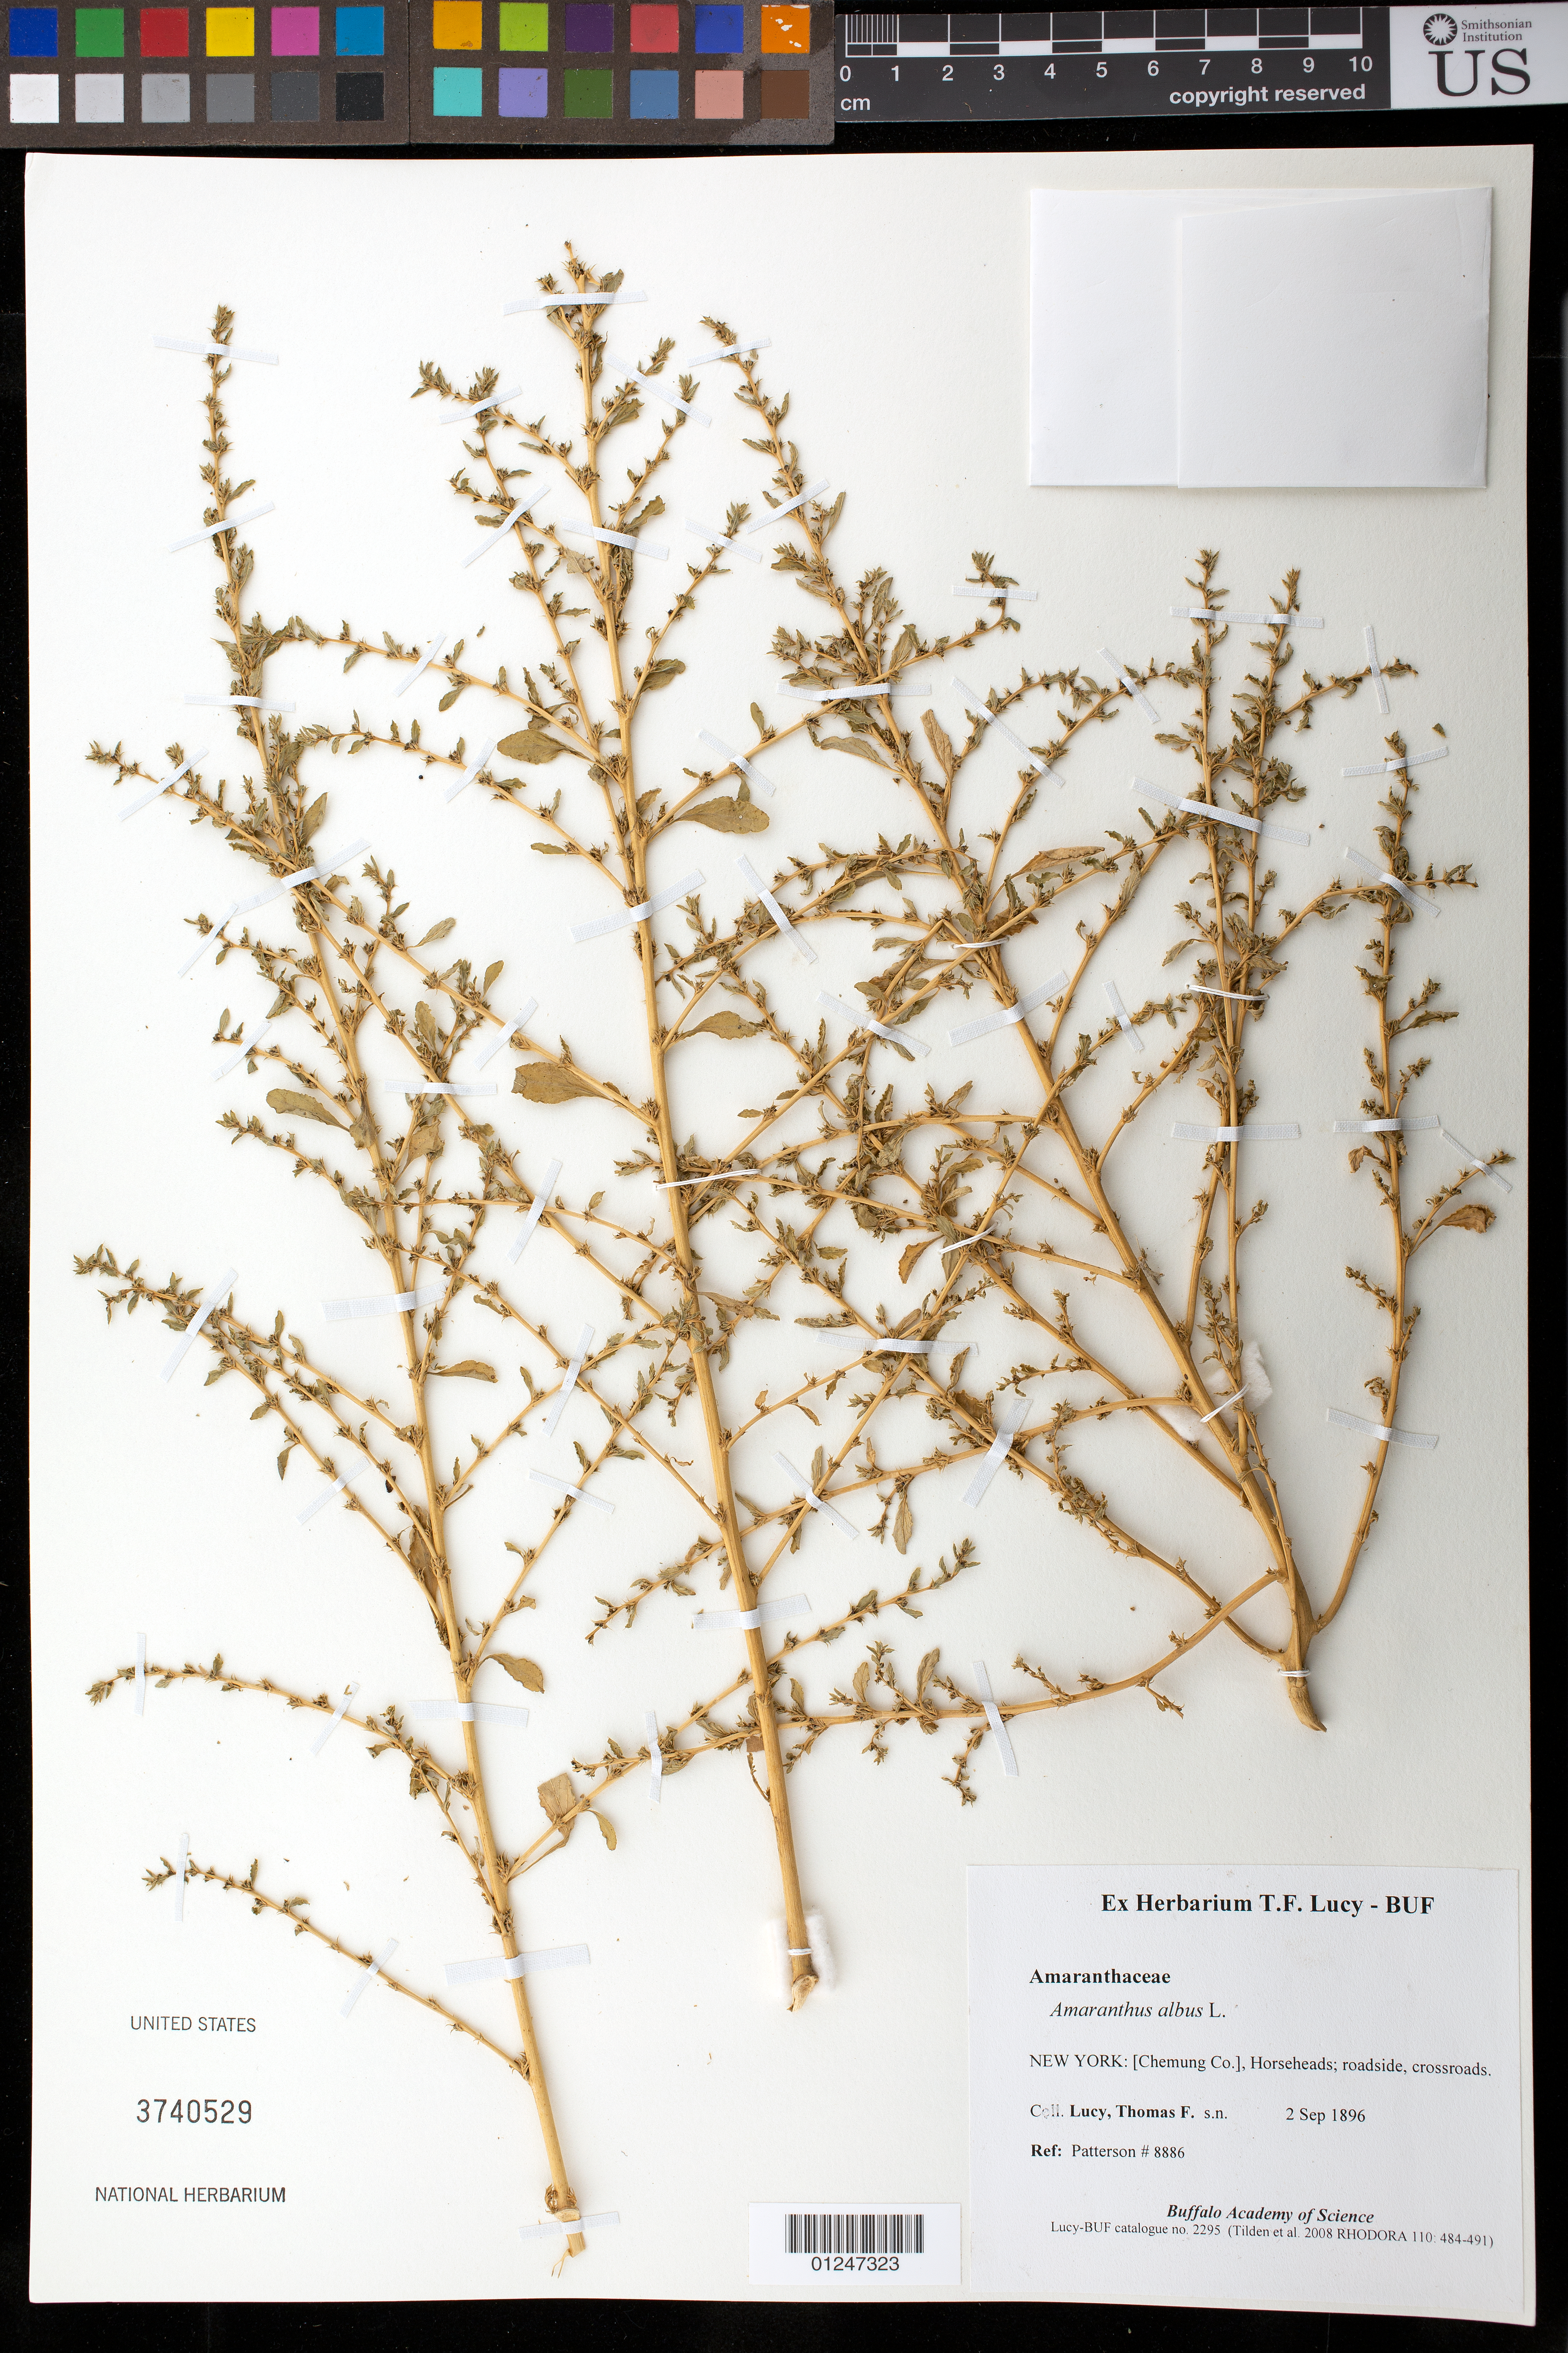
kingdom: Plantae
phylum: Tracheophyta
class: Magnoliopsida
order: Caryophyllales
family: Amaranthaceae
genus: Amaranthus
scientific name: Amaranthus albus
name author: L.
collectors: T. Lucy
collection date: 1896-09-02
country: United States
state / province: New York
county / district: Chemung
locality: Horseheads.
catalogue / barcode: US 3740529